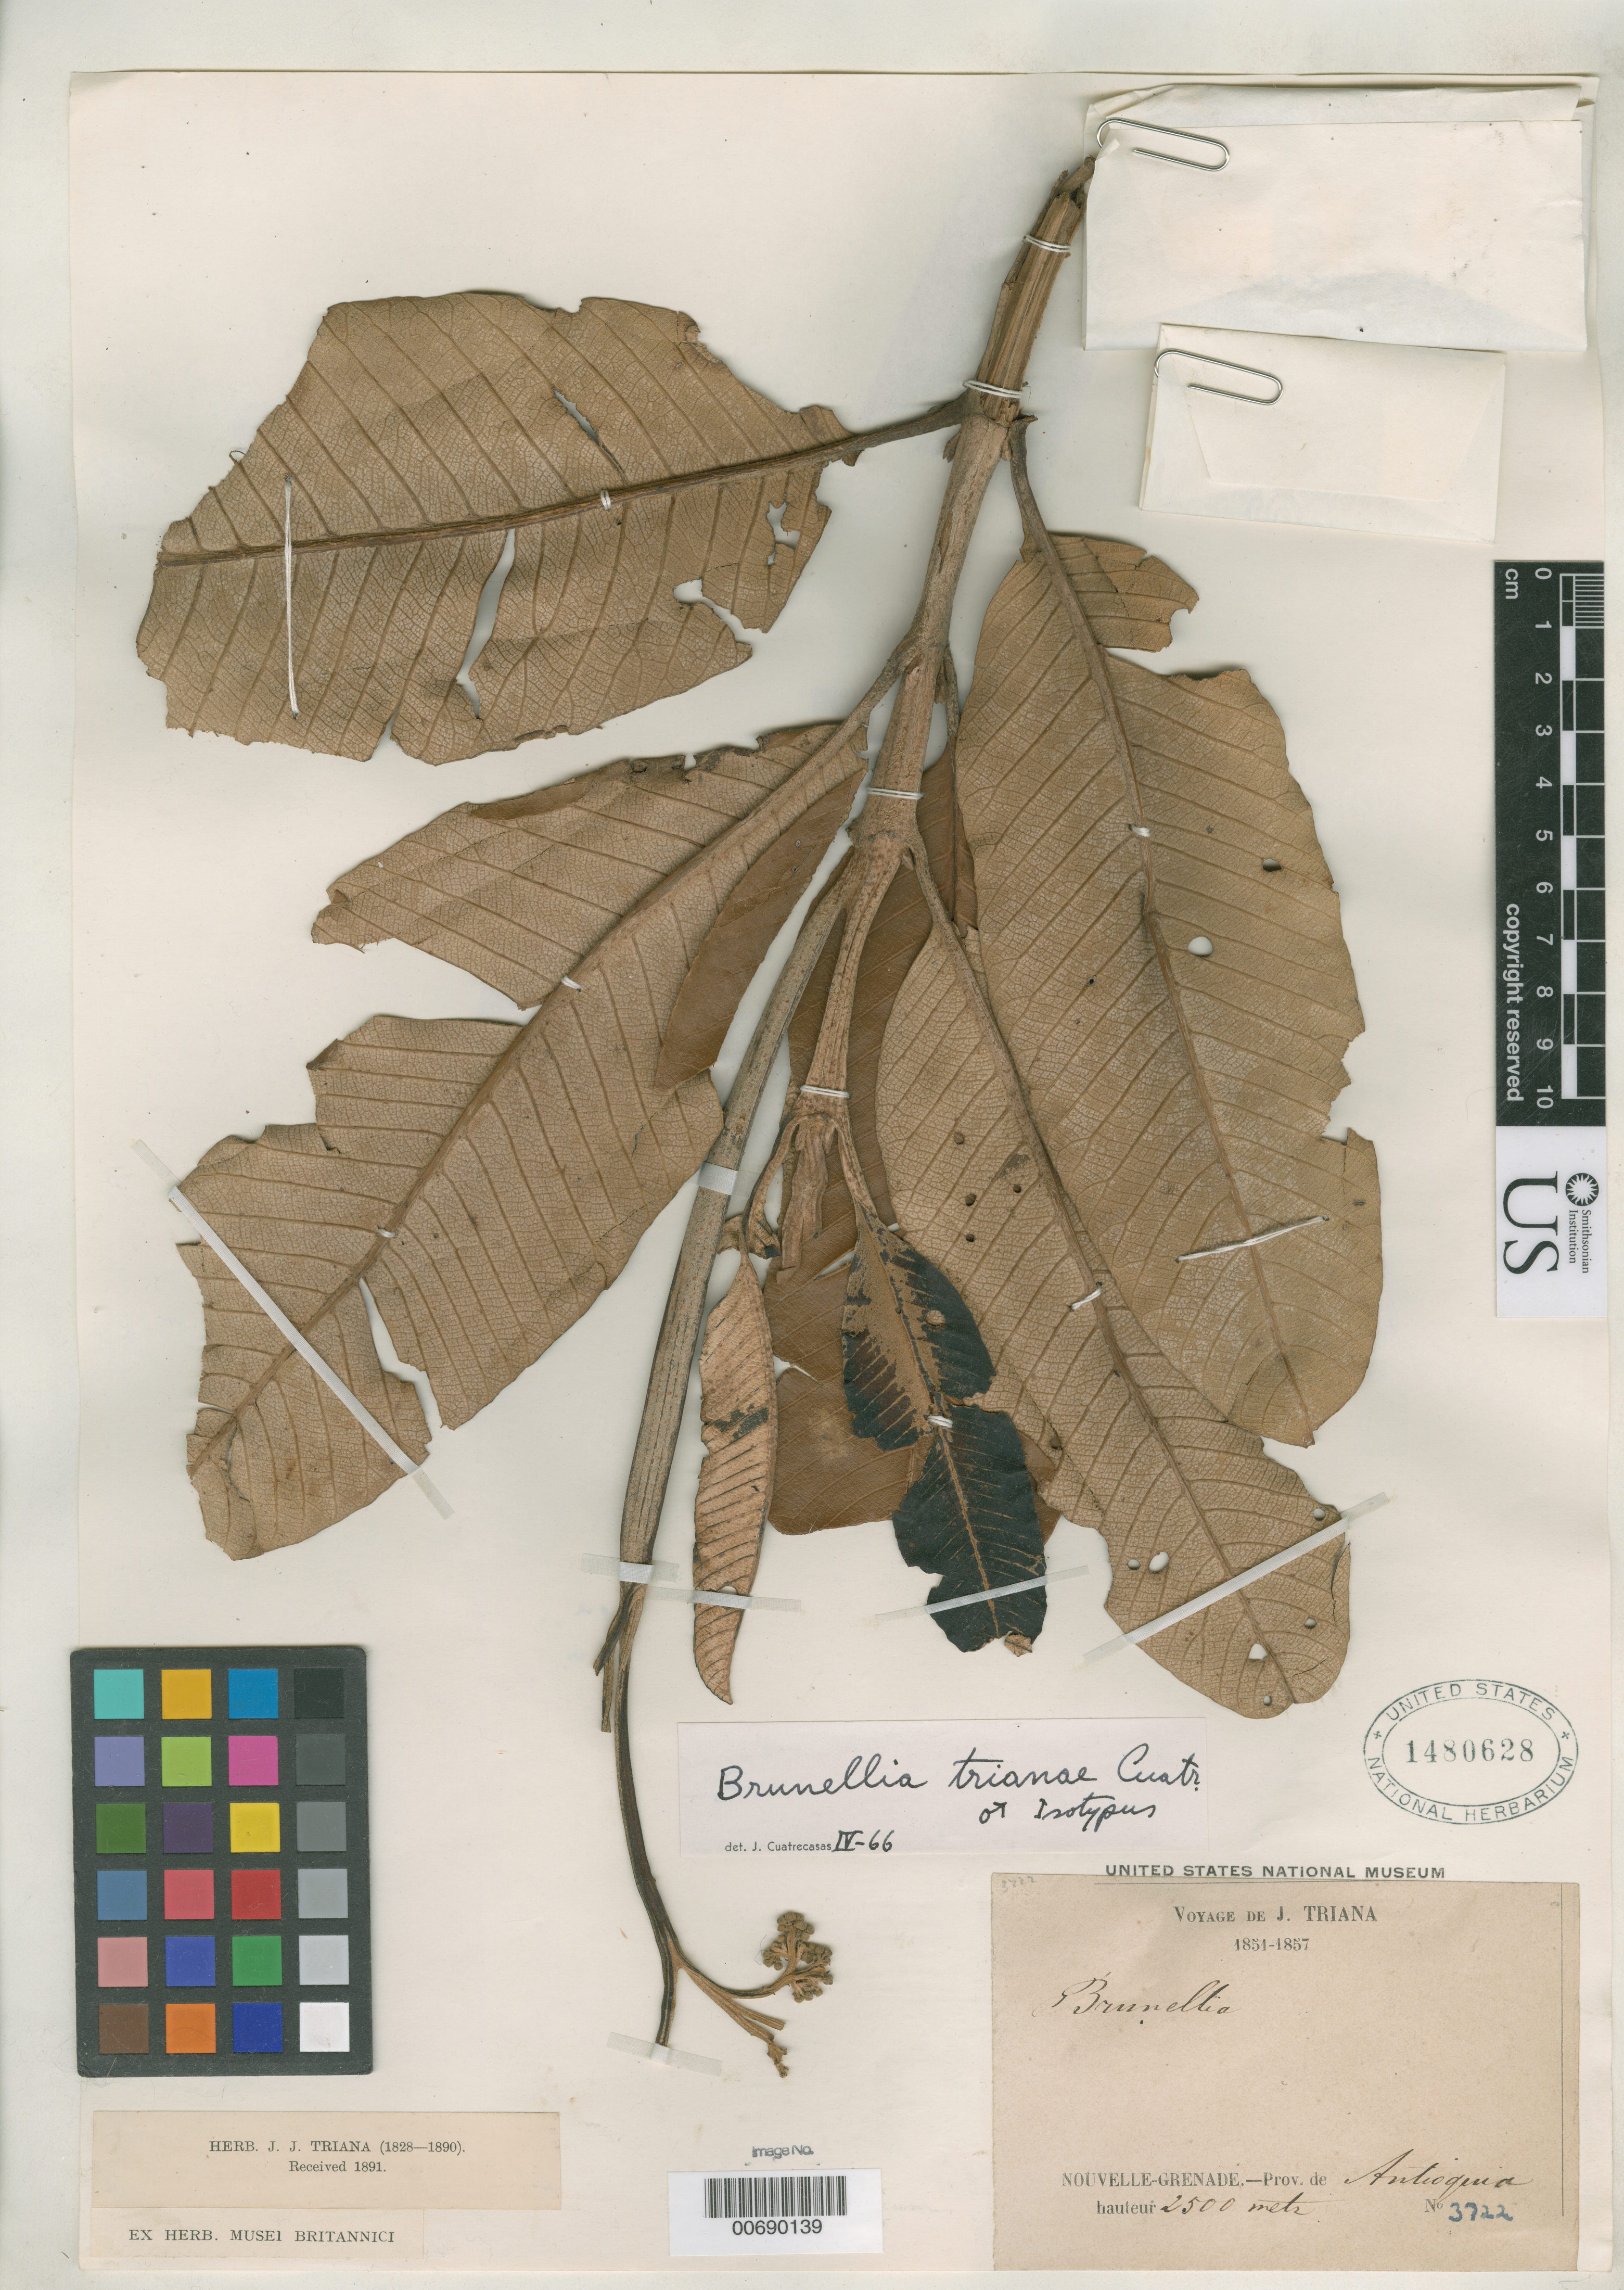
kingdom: Plantae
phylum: Tracheophyta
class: Magnoliopsida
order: Oxalidales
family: Brunelliaceae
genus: Brunellia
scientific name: Brunellia trianae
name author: Cuatrec.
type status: Isotype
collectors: J. J. Triana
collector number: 3722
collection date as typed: Jun 1852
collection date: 1852-06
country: Colombia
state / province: Antioquia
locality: Andes of Antioquia.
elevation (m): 2500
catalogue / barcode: US 1480628